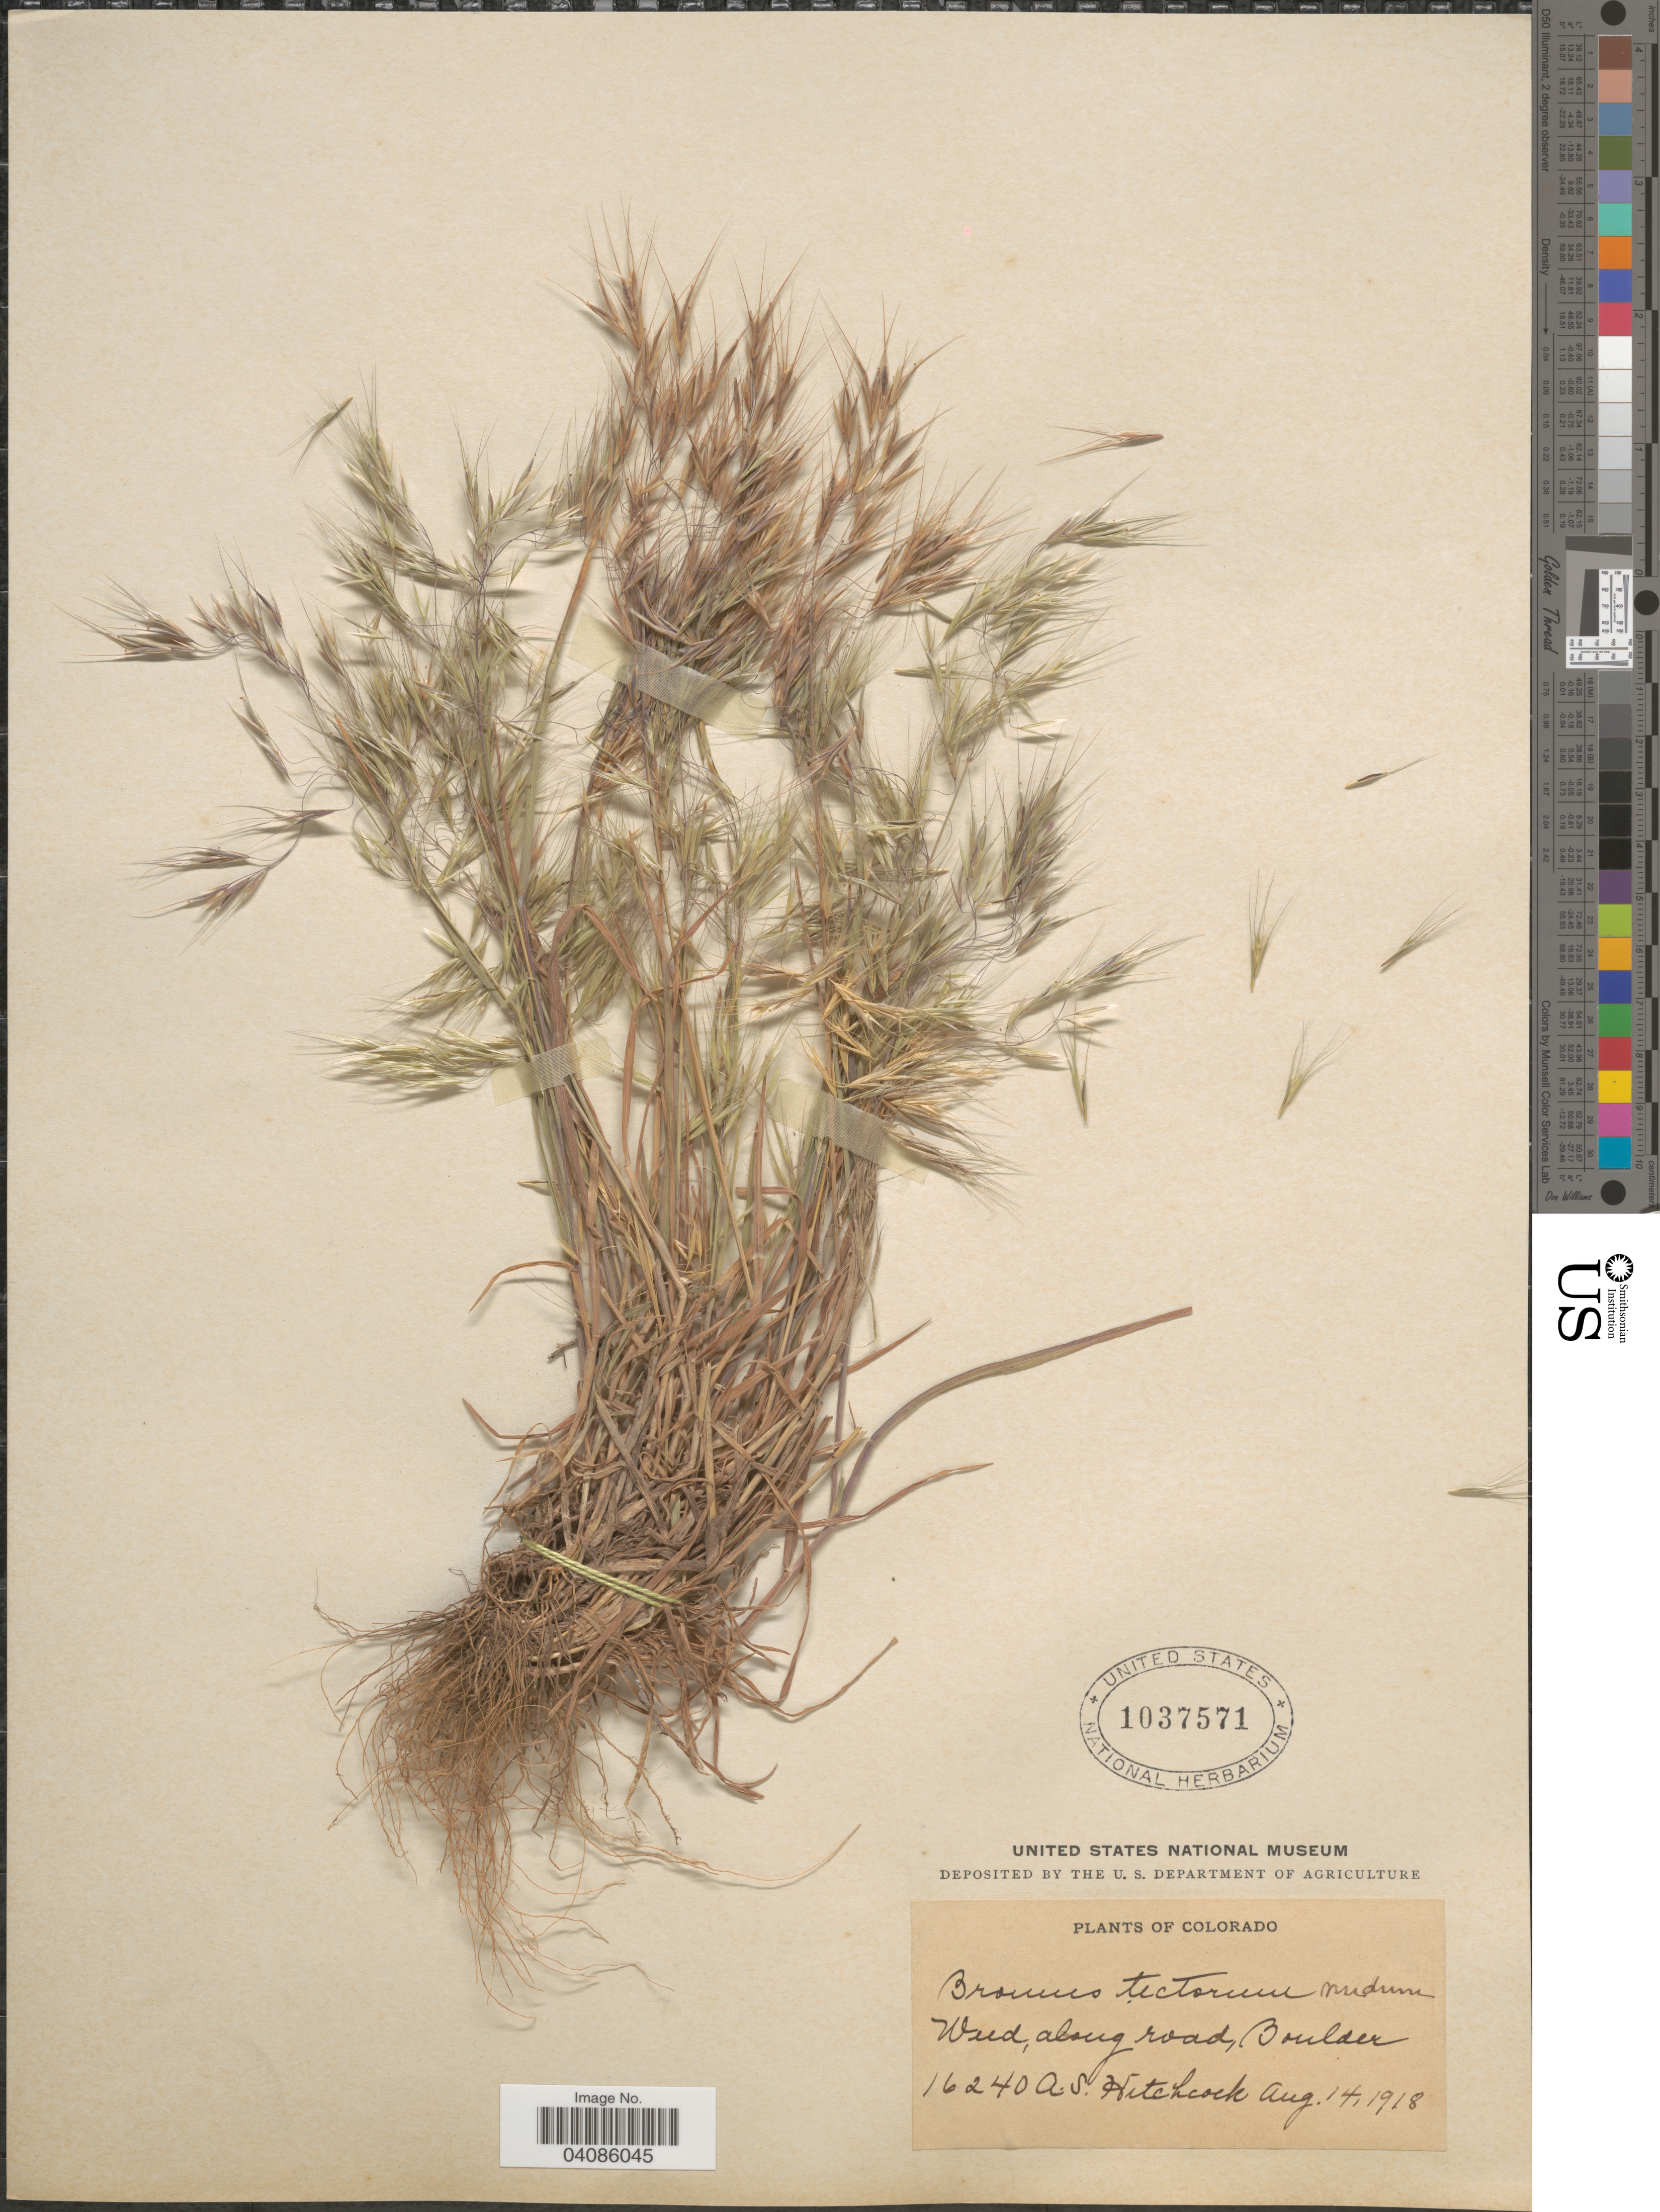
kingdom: Plantae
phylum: Tracheophyta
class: Liliopsida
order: Poales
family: Poaceae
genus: Bromus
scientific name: Bromus tectorum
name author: L.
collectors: A. S. Hitchcock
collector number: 16240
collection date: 1918-08-14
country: United States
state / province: Colorado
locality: Weed, along road, Boulder.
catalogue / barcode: US 1037571